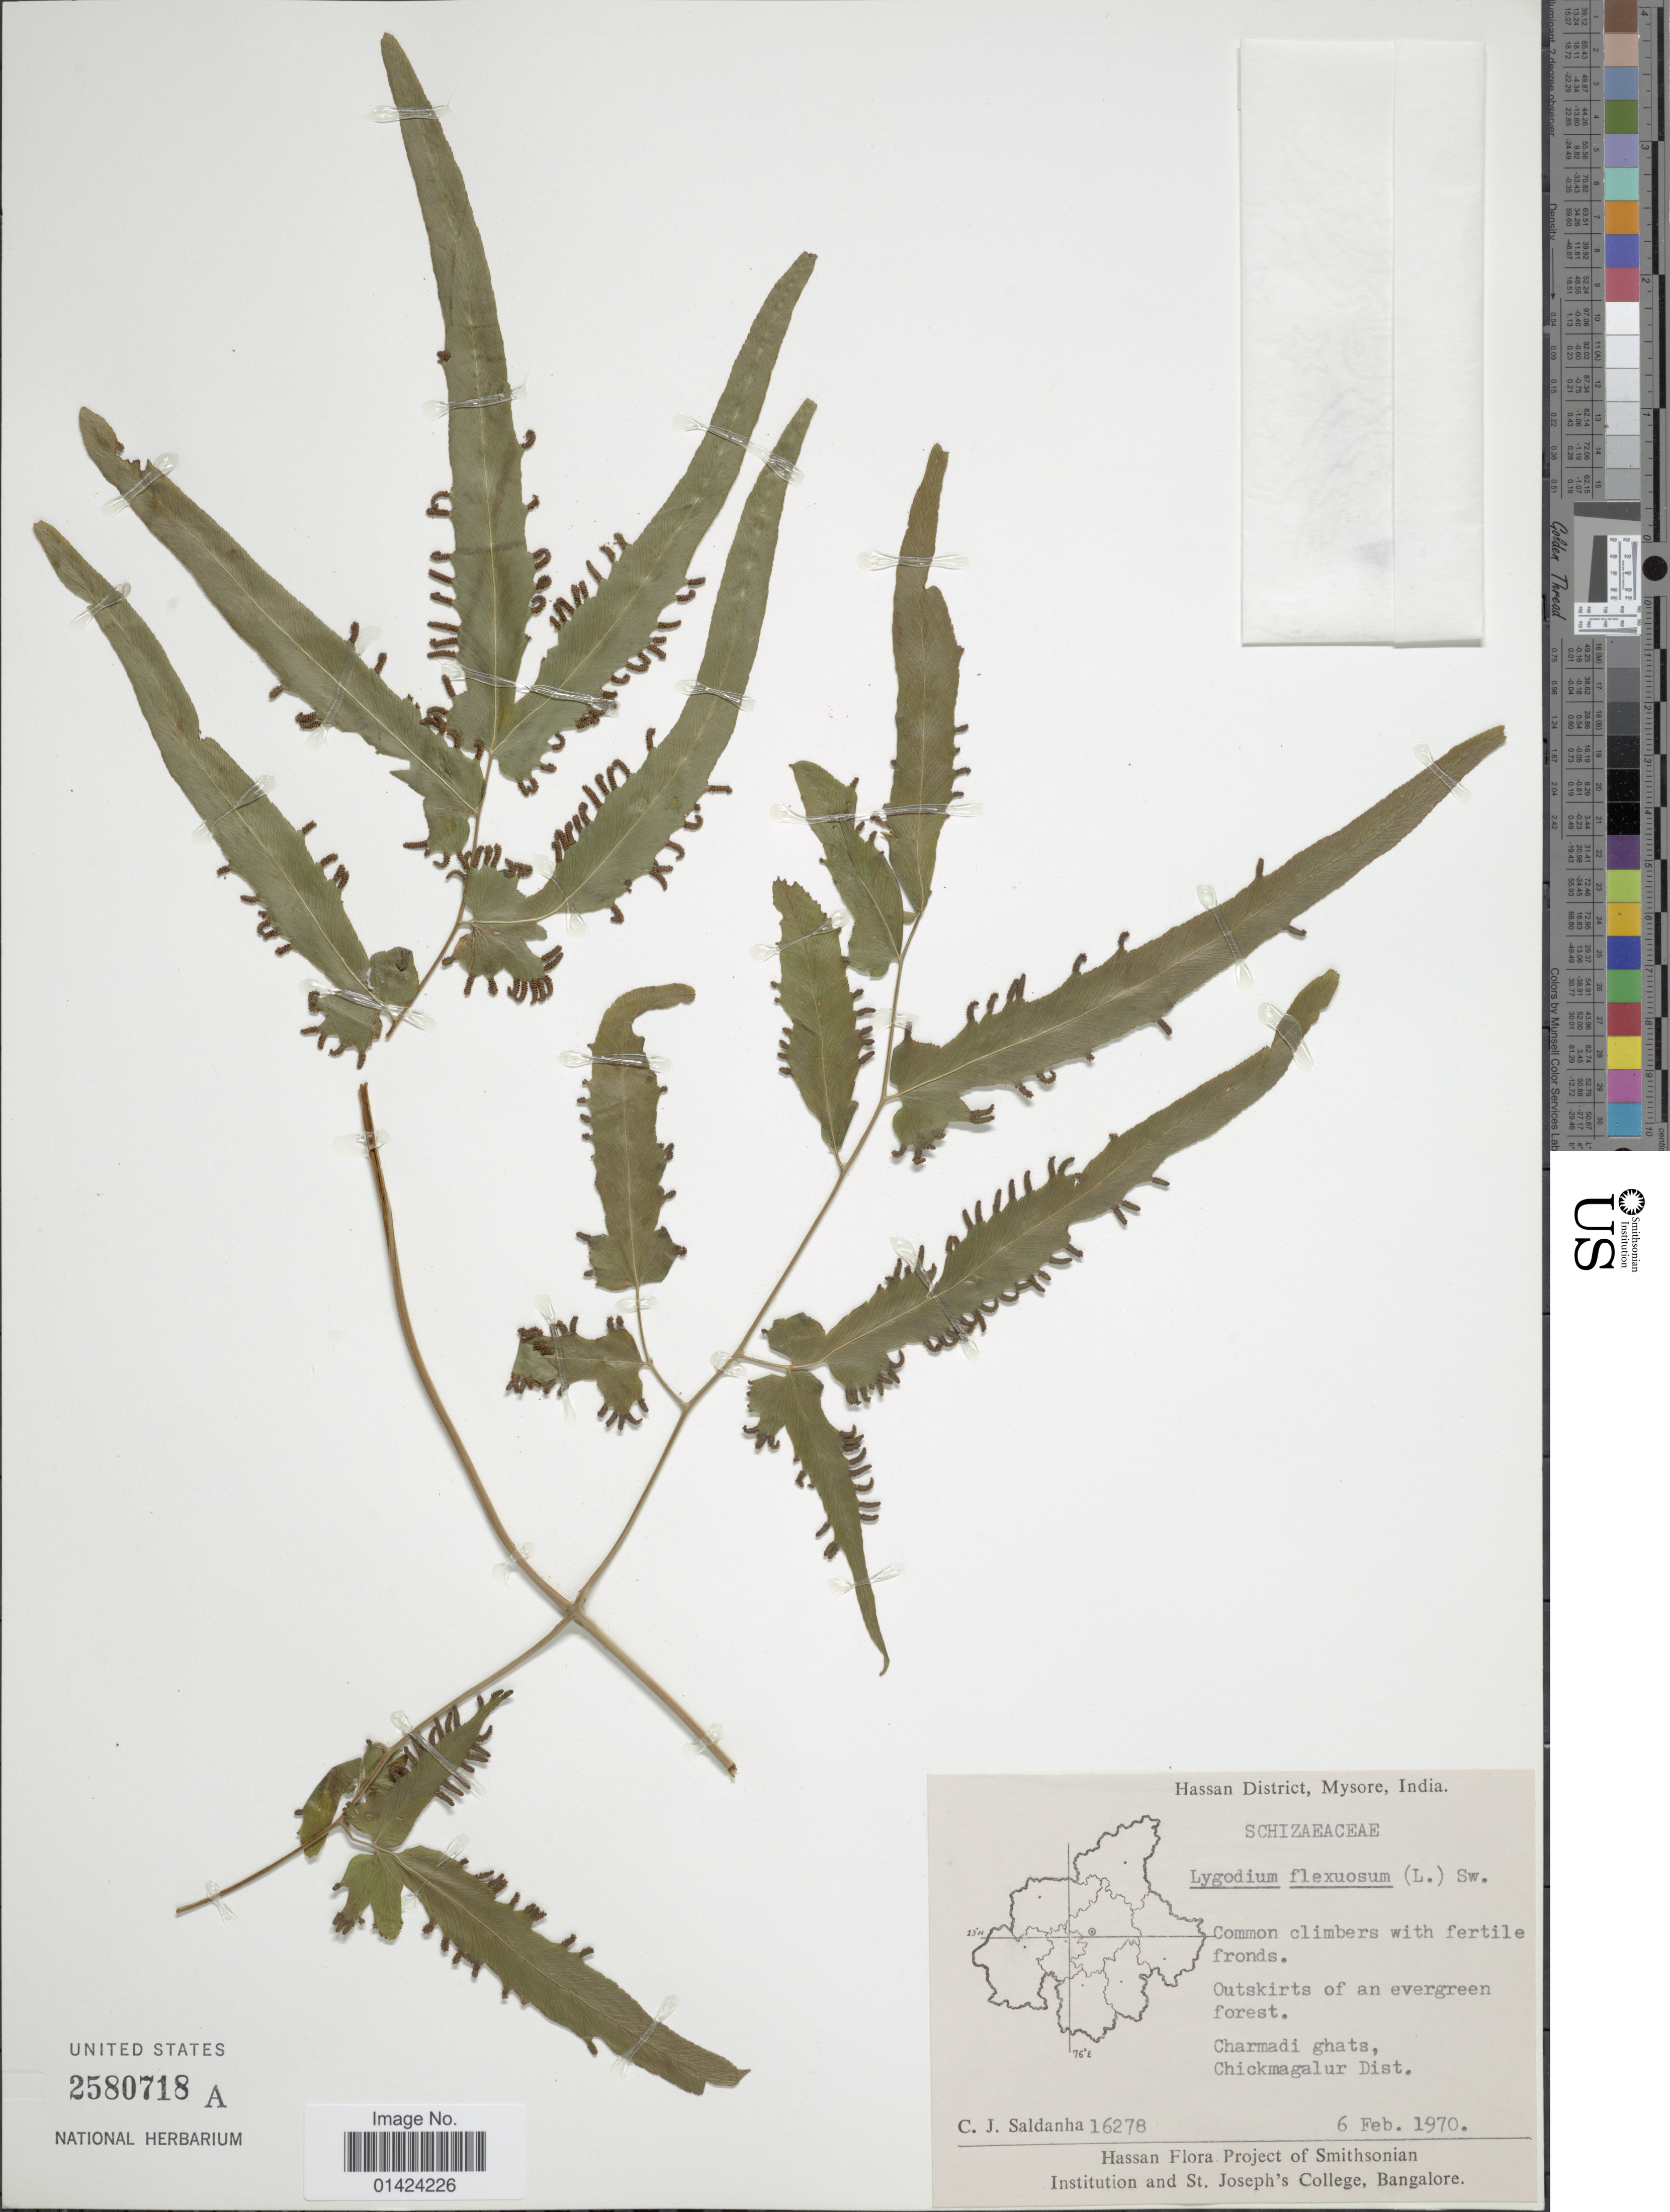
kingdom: Plantae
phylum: Tracheophyta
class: Polypodiopsida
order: Schizaeales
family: Lygodiaceae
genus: Lygodium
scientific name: Lygodium flexuosum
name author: Sw.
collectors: C. J. Saldanha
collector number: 16278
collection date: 1970-02-06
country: India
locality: Hassan District, Mysore. Charmadi ghats, Chickmagalur Dist.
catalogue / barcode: US 2580718